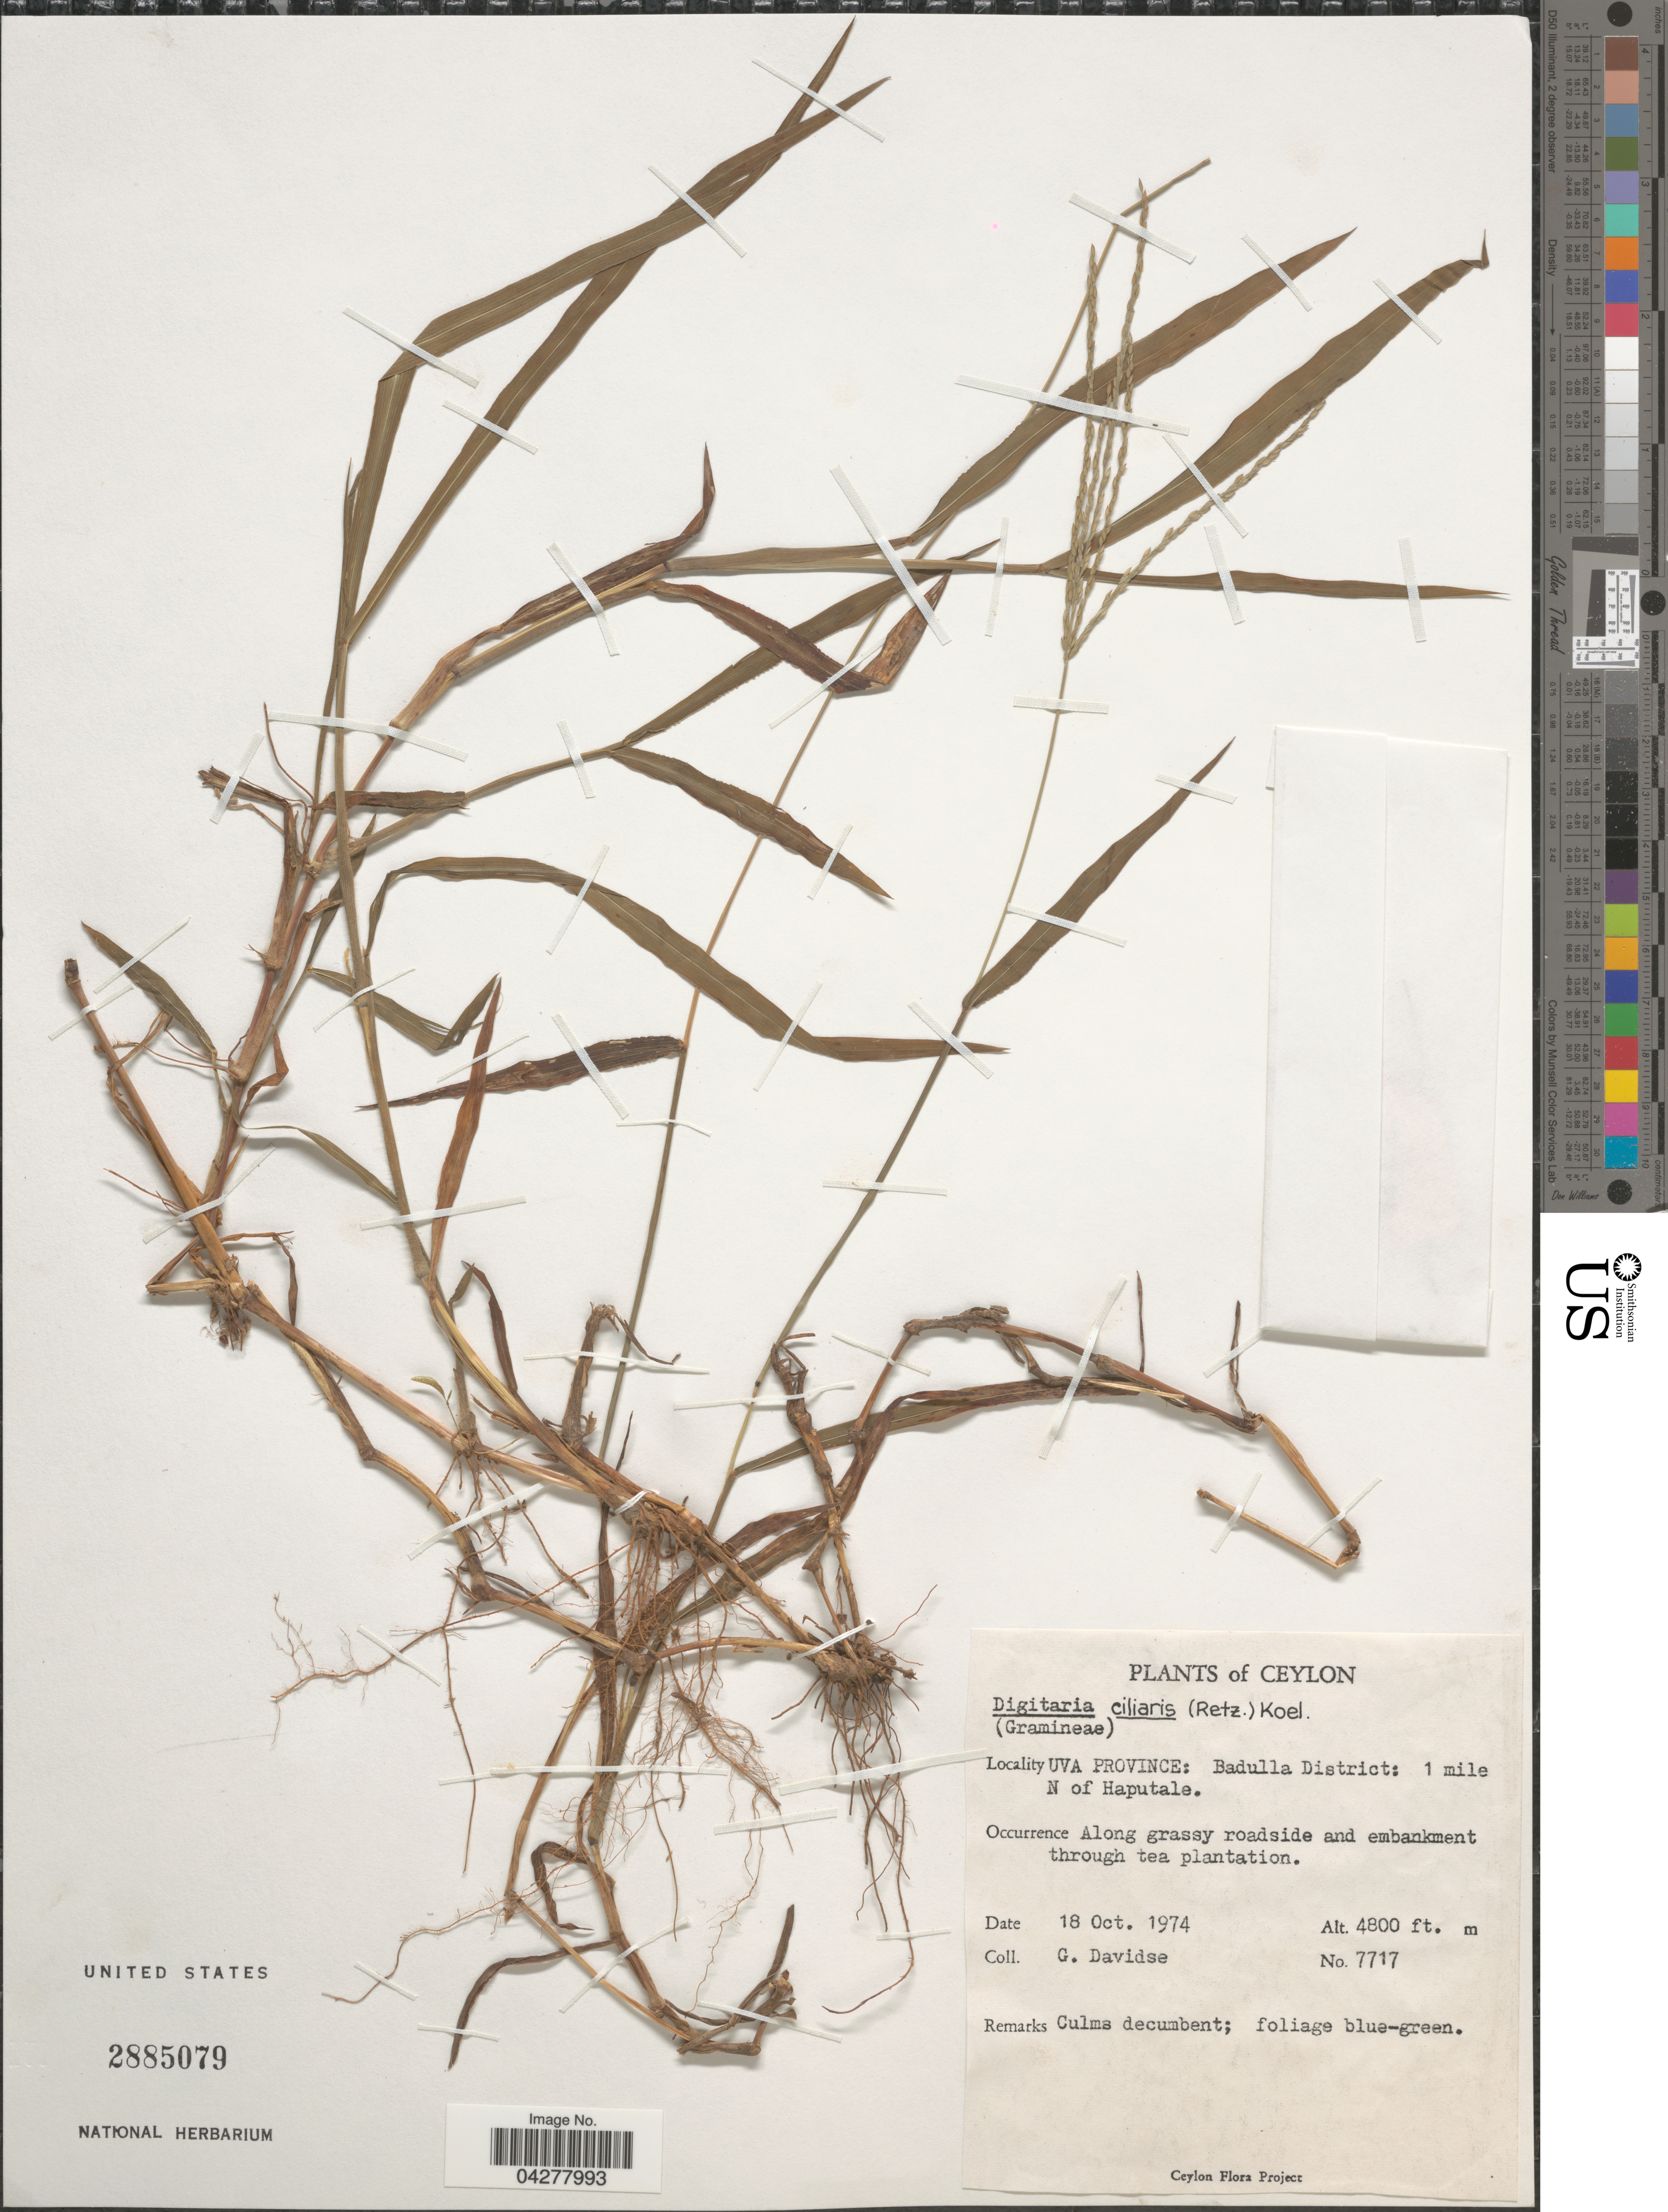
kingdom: Plantae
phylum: Tracheophyta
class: Liliopsida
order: Poales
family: Poaceae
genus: Digitaria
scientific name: Digitaria ciliaris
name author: (Retz.) Koeler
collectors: G. Davidse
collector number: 7717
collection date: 1974-10-18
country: Sri Lanka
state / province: Uva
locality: Ceylon. Badulla District: 1 mile N of Haputale. Along grassy roadside and embankment through tea plantation.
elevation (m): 1463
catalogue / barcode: US 2885079